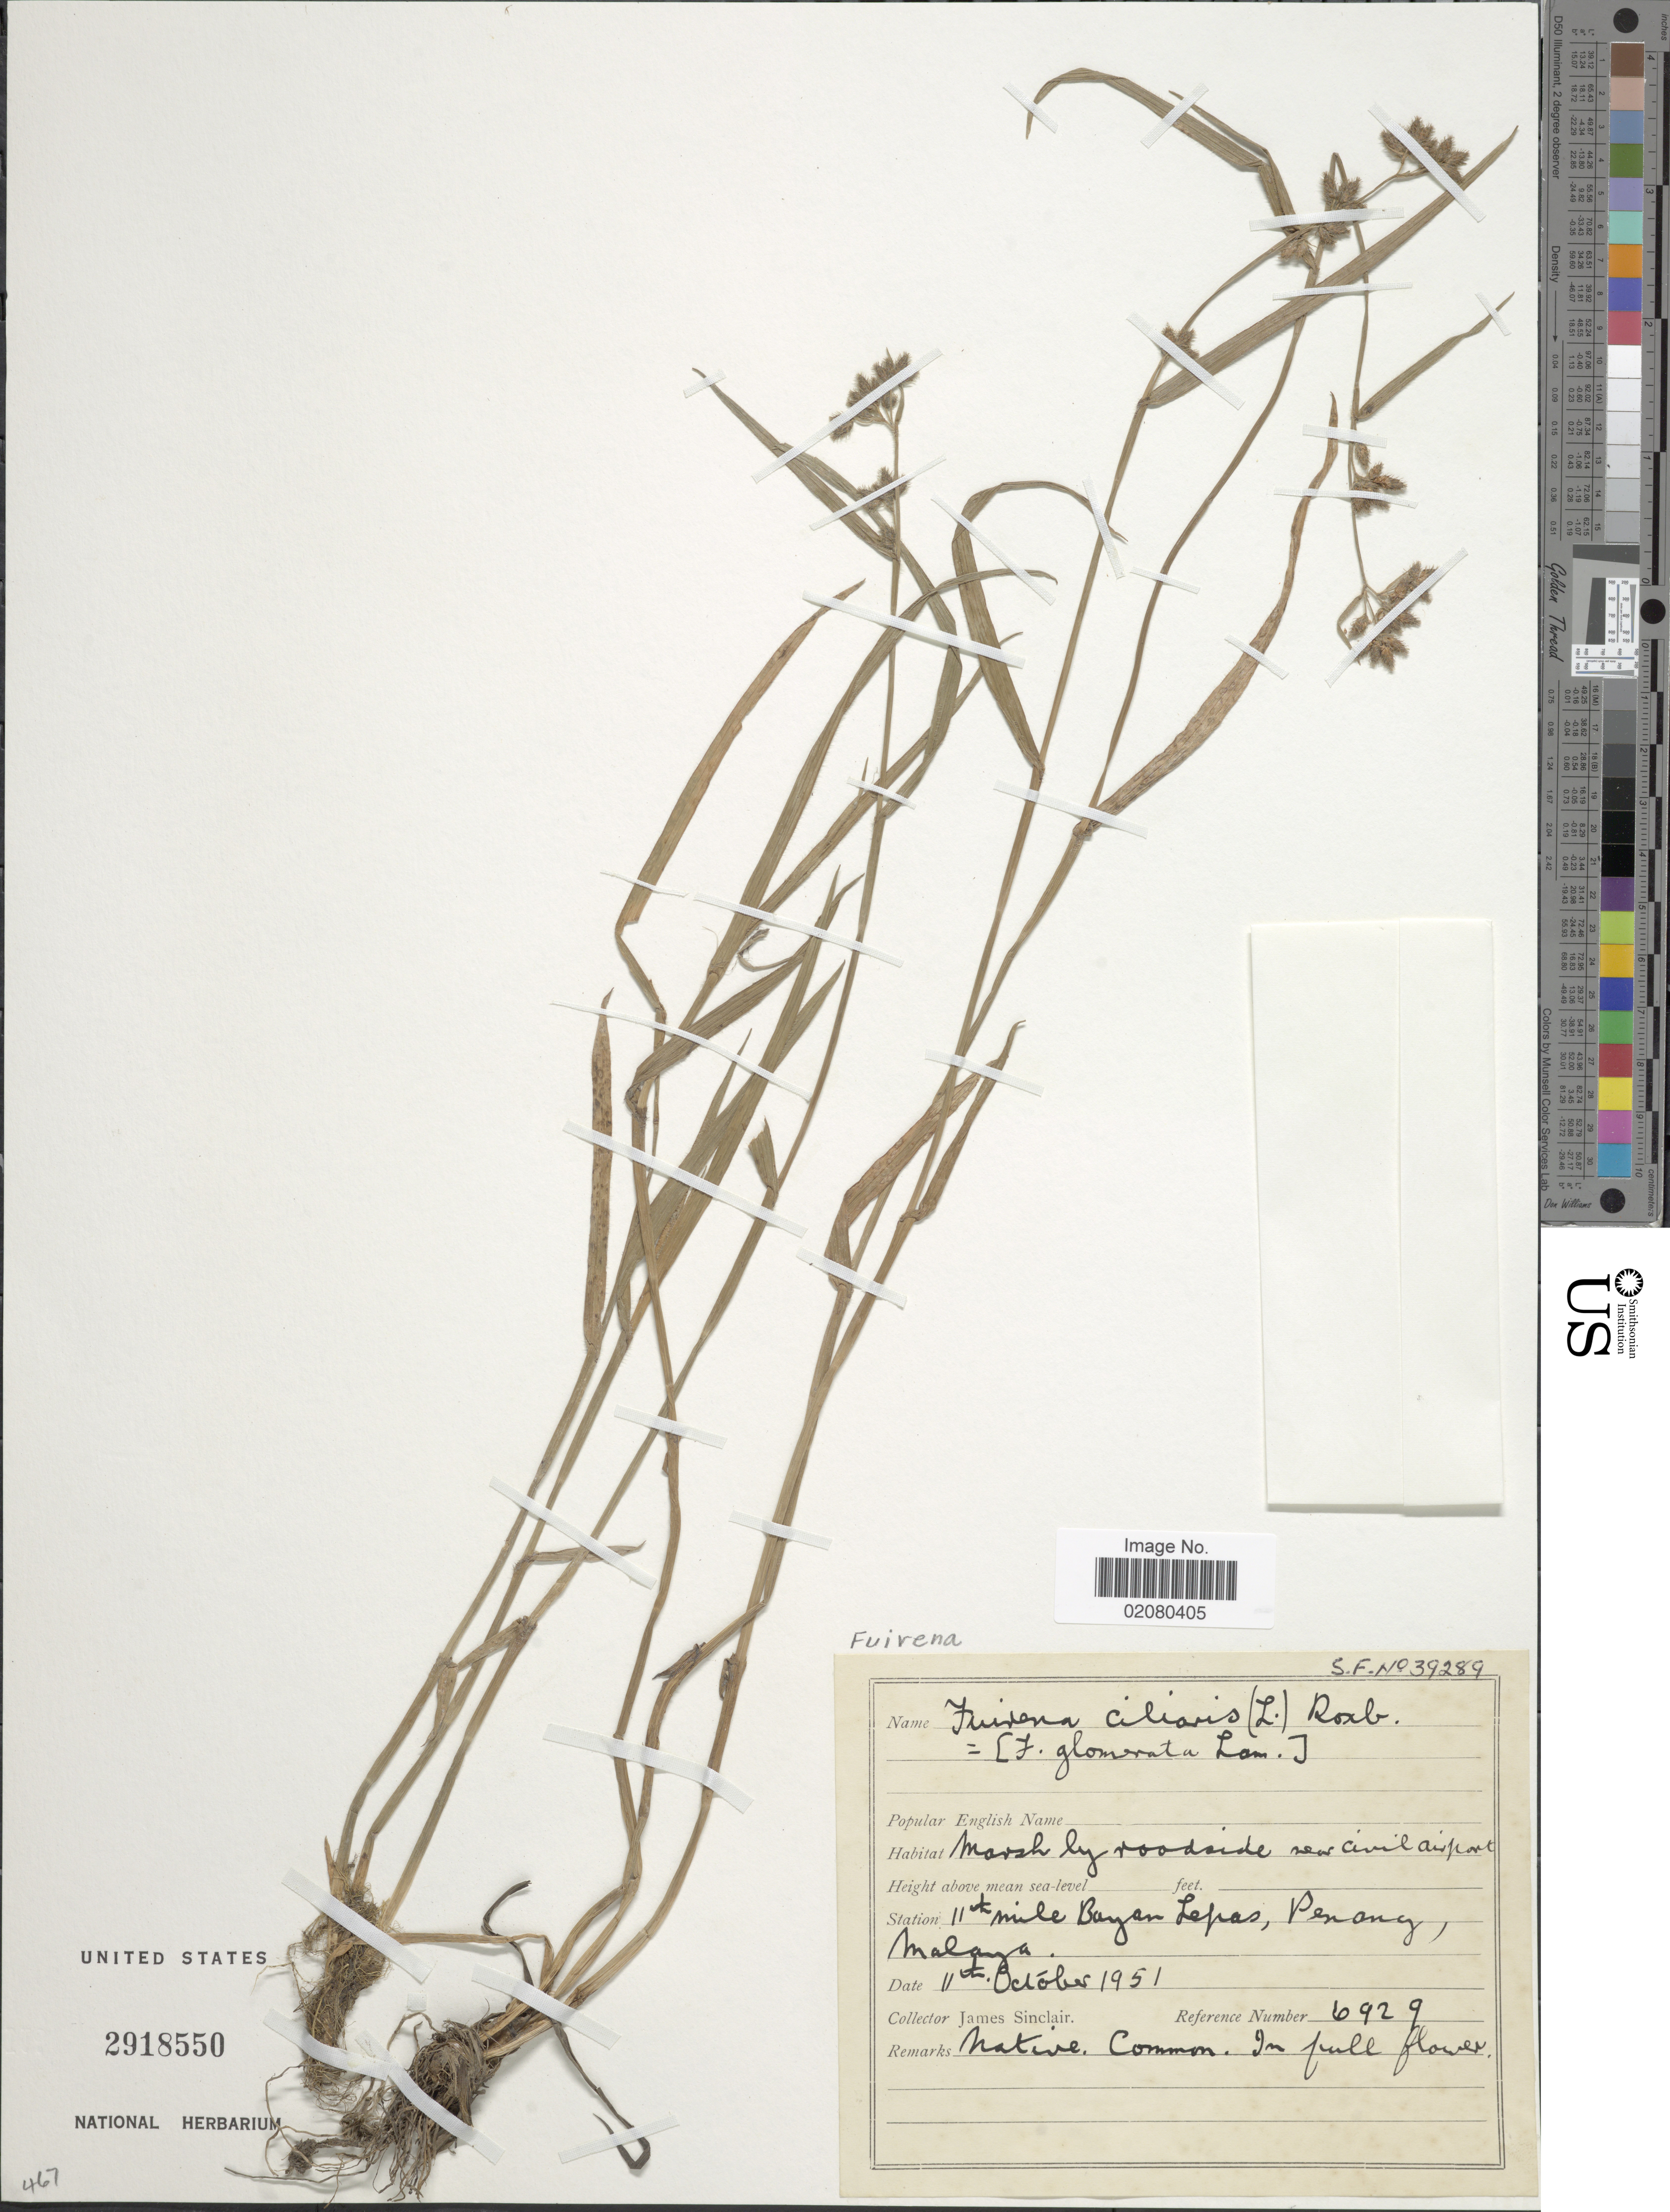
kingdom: Plantae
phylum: Tracheophyta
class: Liliopsida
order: Poales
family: Cyperaceae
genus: Fuirena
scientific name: Fuirena ciliaris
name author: (L.) Roxb.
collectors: J. Sinclair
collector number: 6929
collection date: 1951-10-11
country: Malaysia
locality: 11th mile Bayen Lepas, Penang, Malaya.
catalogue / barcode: US 2918550